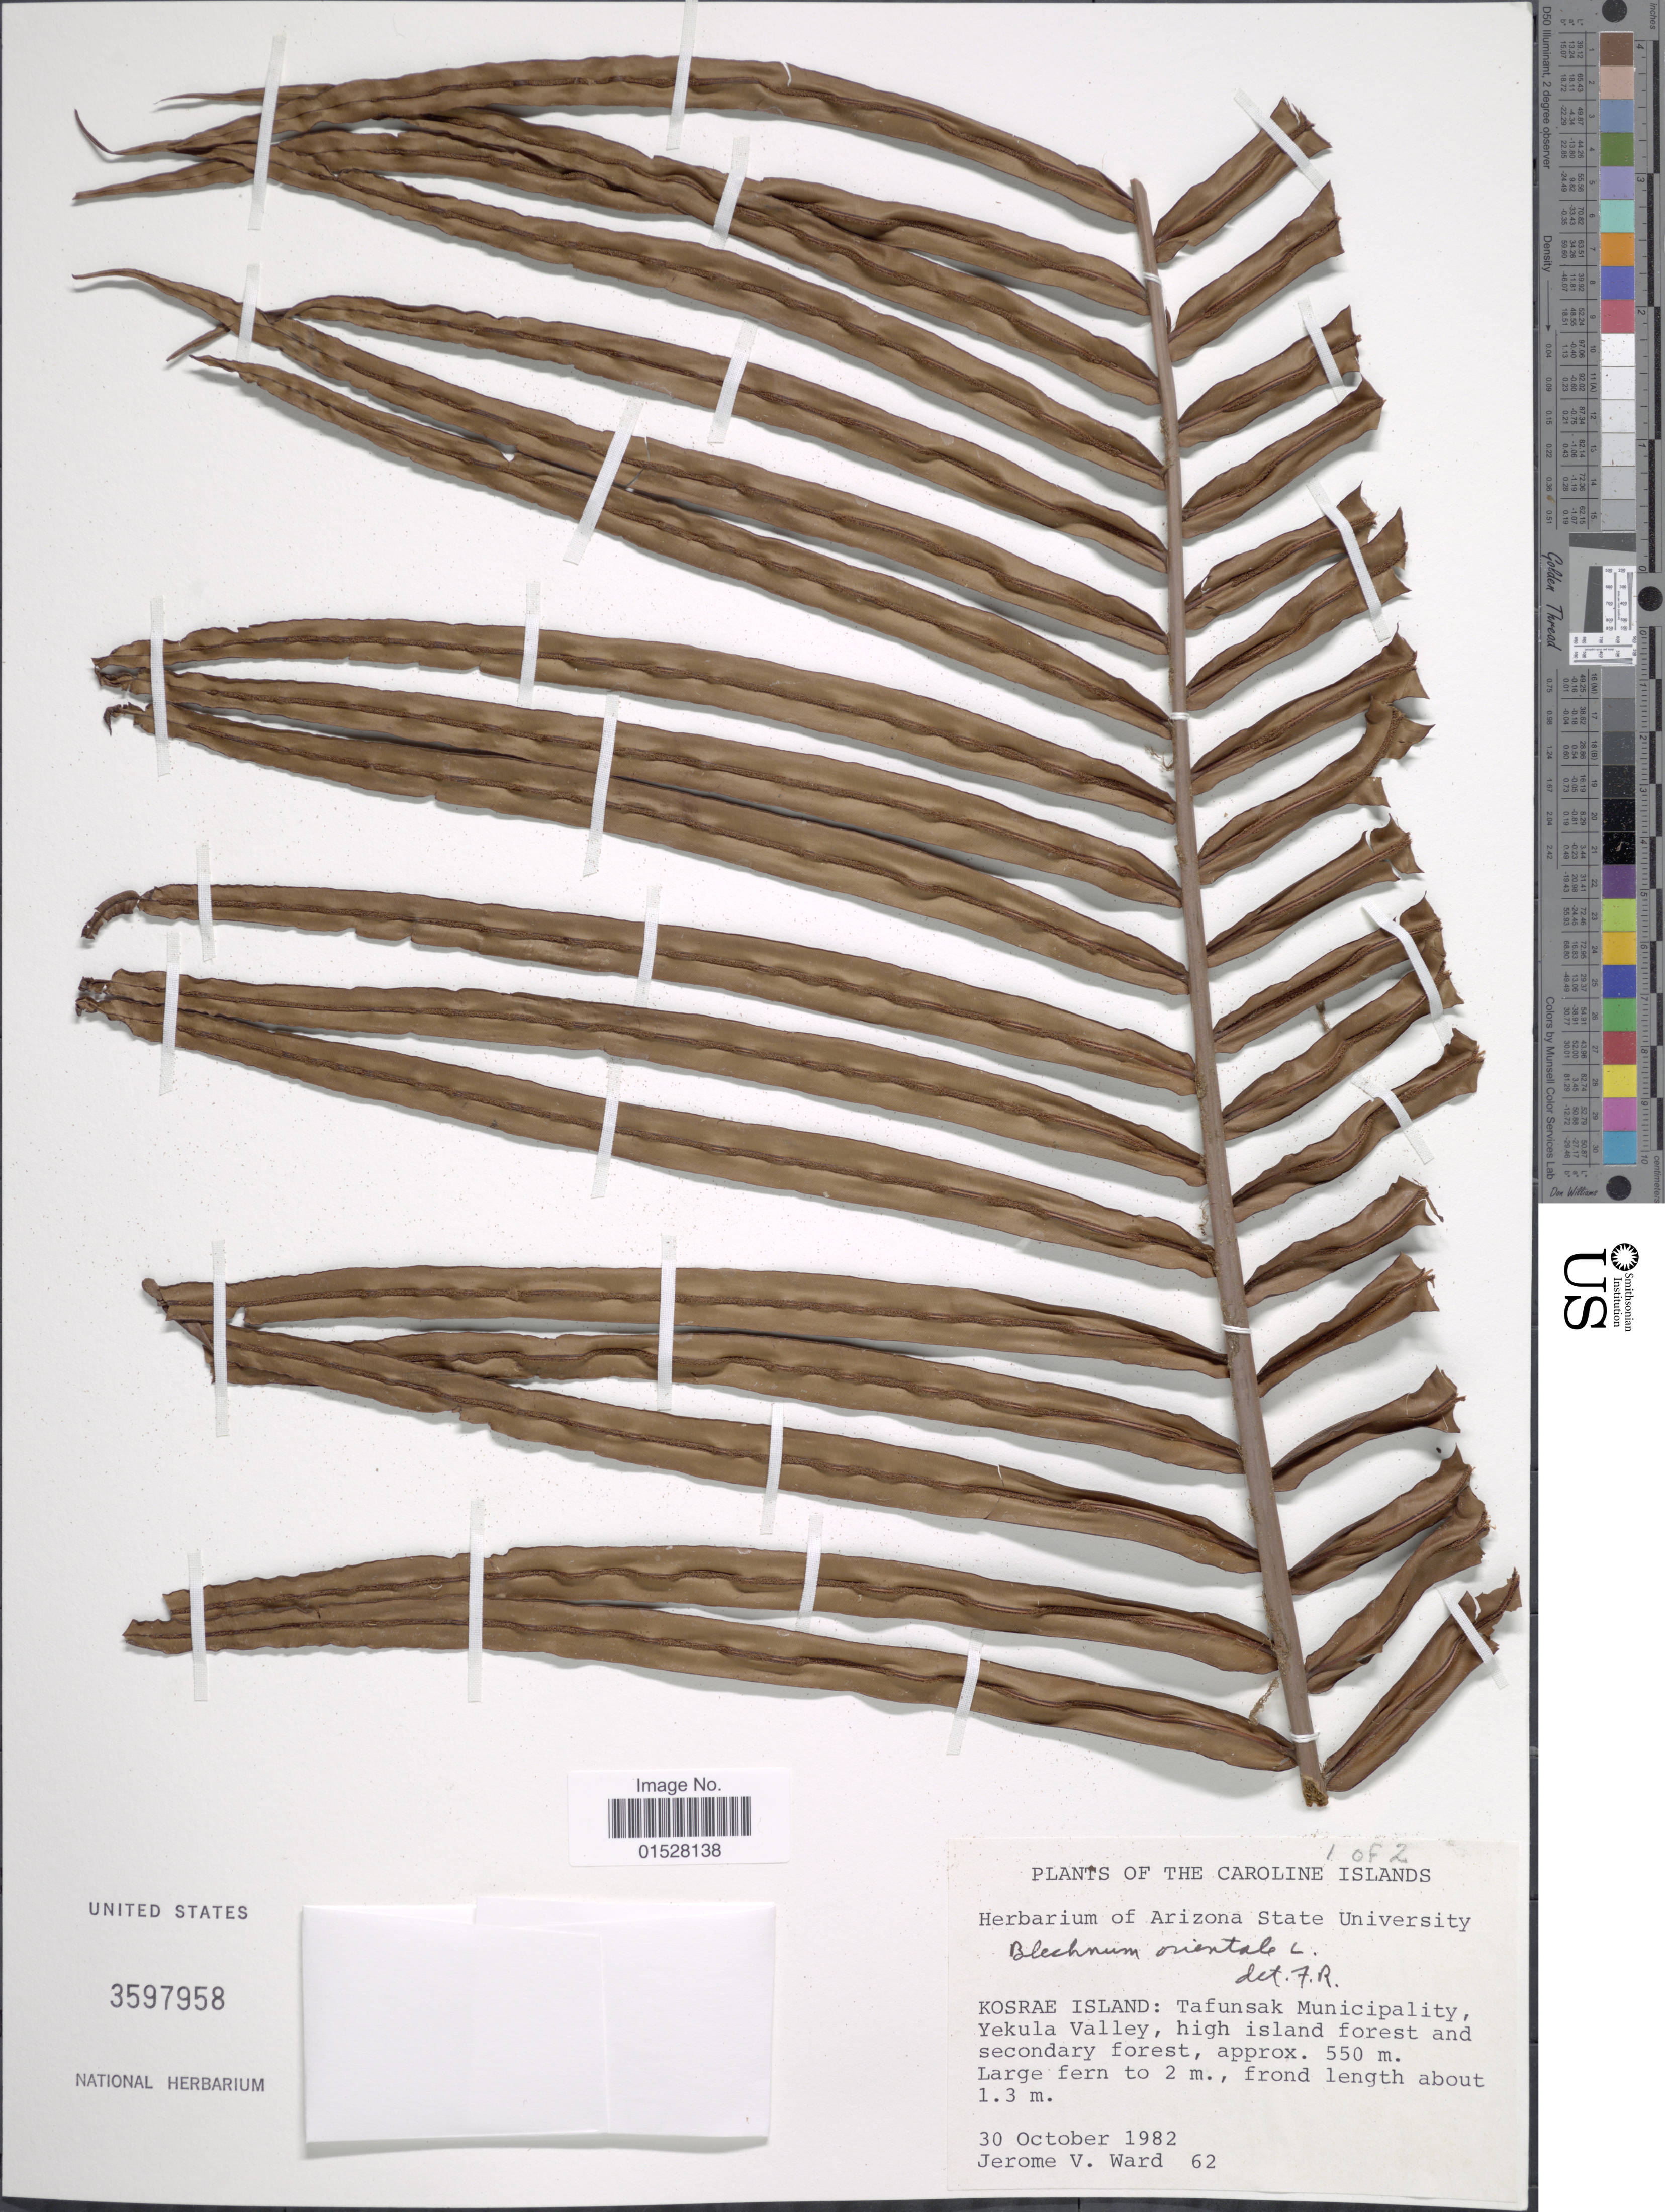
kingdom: Plantae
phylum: Tracheophyta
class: Polypodiopsida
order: Polypodiales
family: Blechnaceae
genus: Blechnum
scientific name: Blechnum orientale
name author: L.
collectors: J. V. Ward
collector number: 62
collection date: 1982-10-30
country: Micronesia, Federated States of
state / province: Kosrae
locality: Tafunsak Municipality, Yekula Valley, high island forest and secondary forest, Caroline Islands.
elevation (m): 550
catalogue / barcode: US 3597958